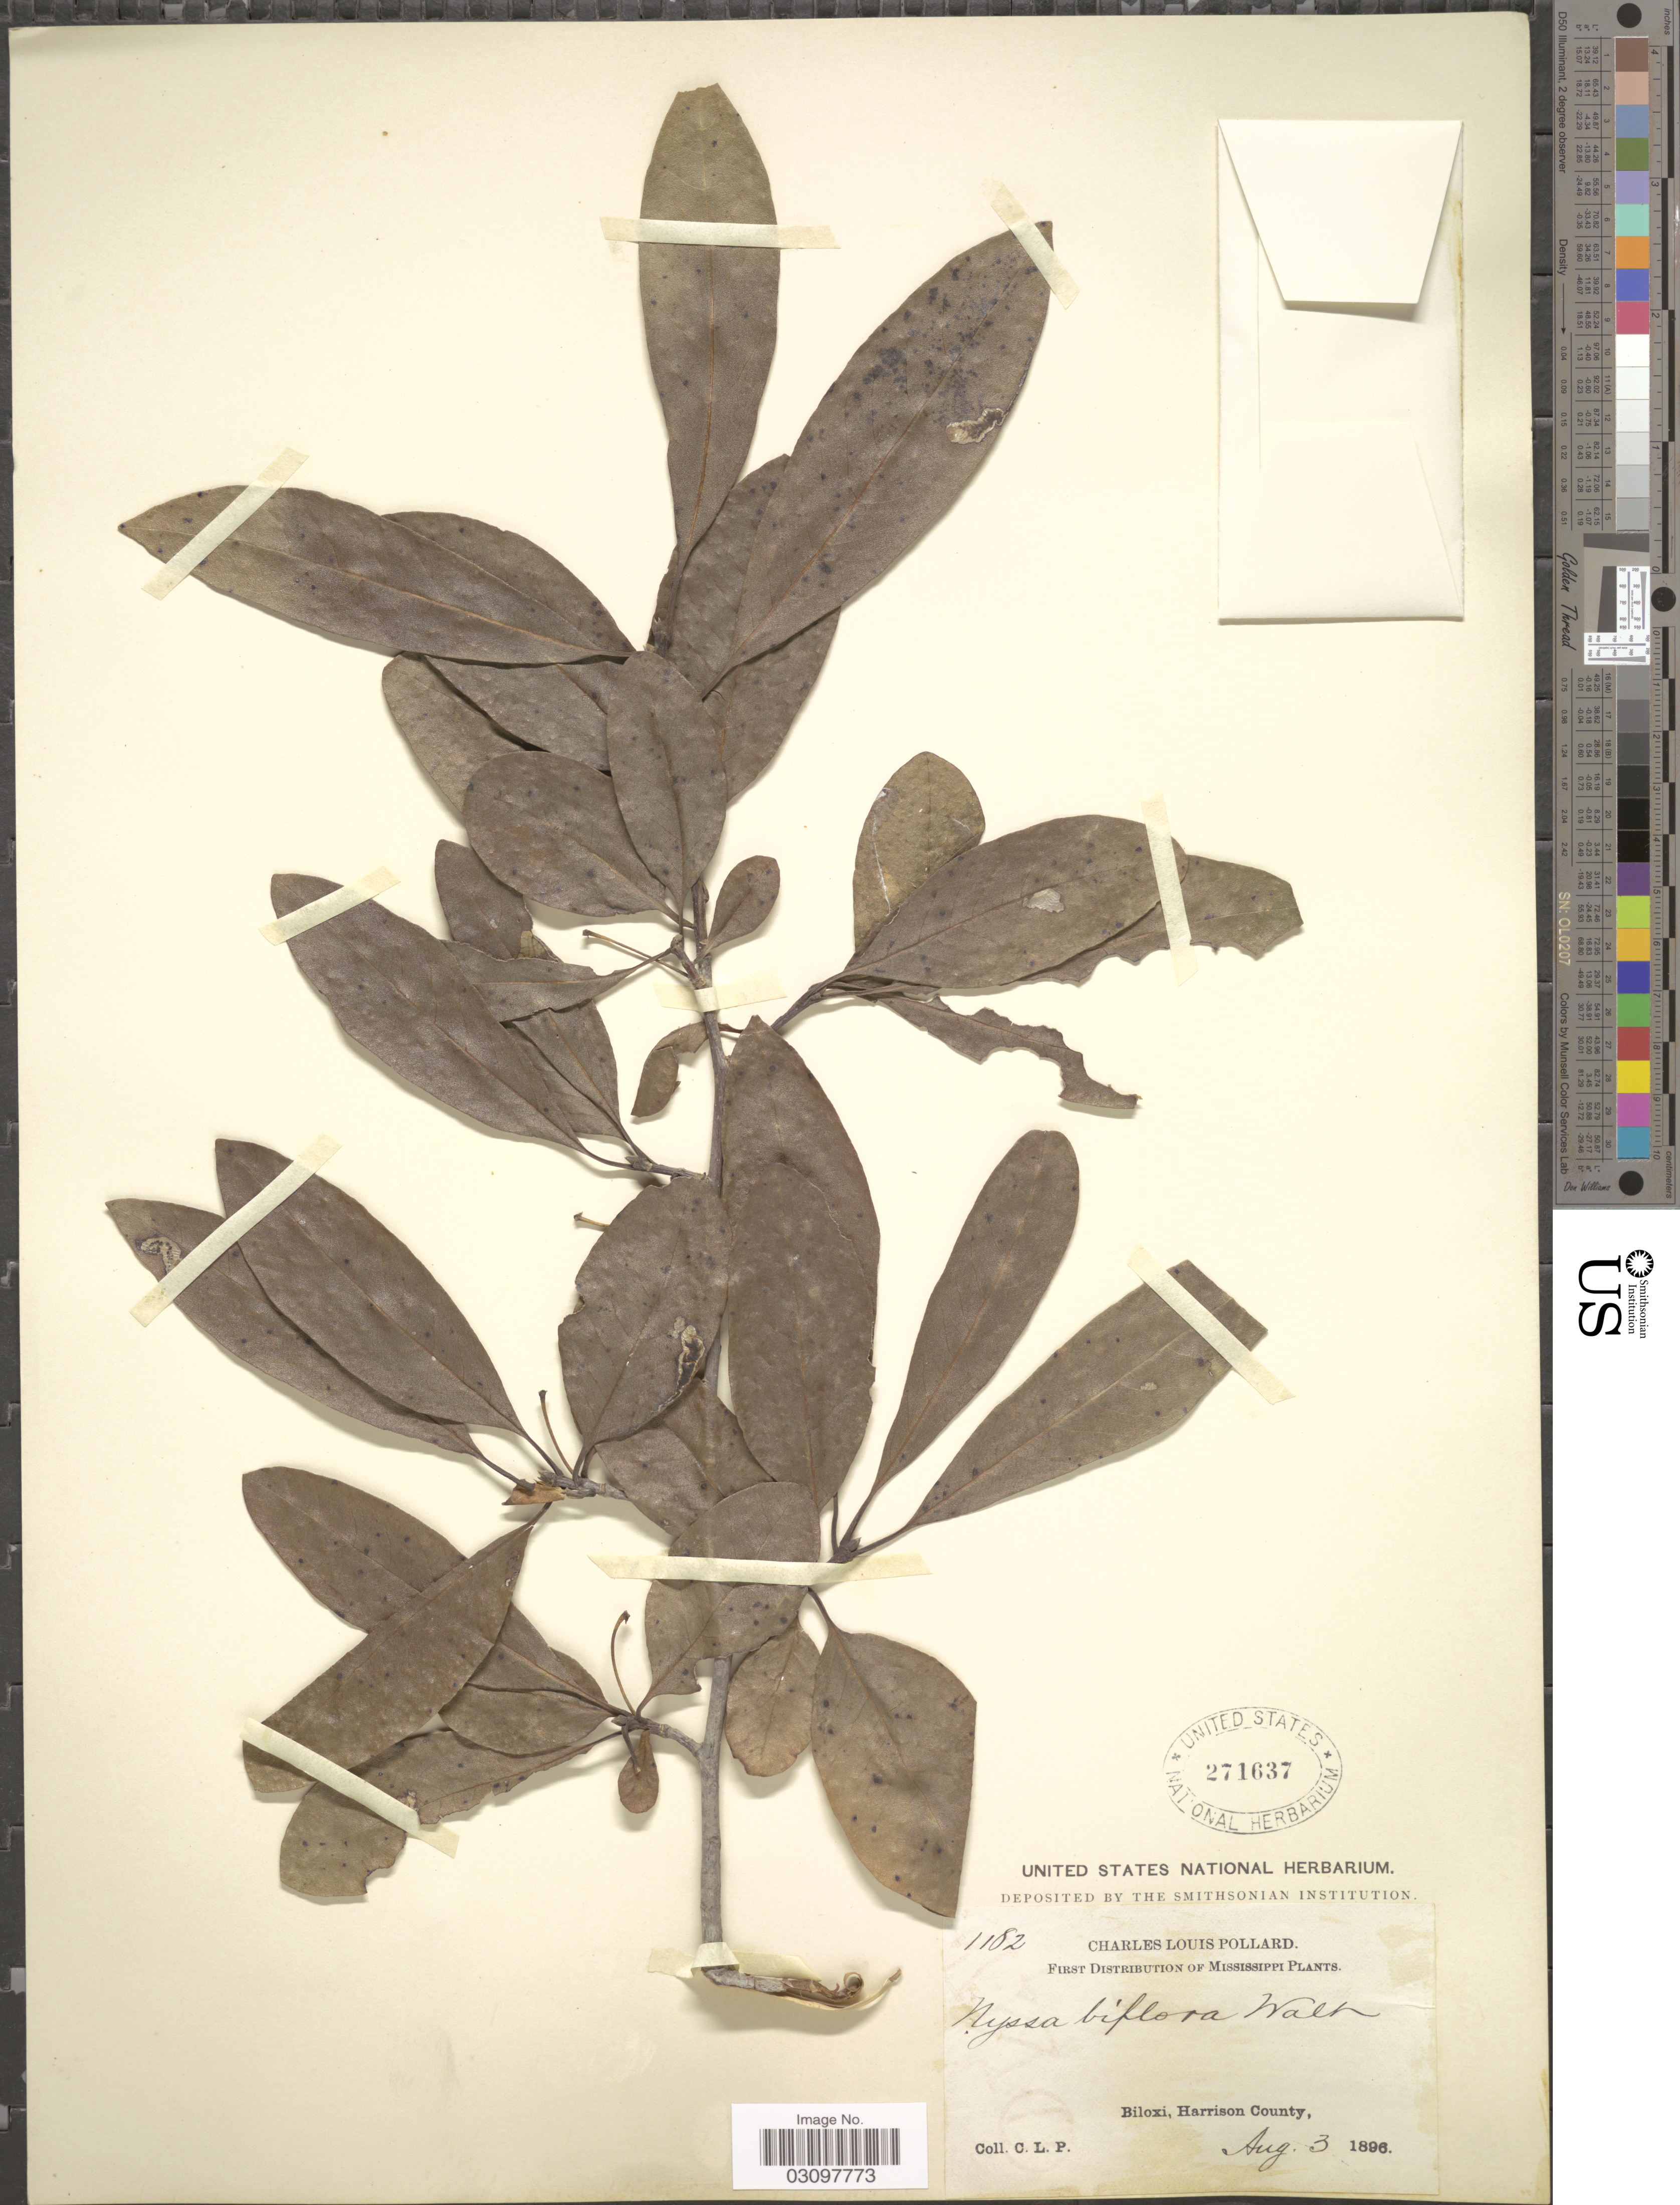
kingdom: Plantae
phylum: Tracheophyta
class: Magnoliopsida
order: Cornales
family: Nyssaceae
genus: Nyssa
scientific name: Nyssa biflora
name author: Walter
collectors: C. L. Pollard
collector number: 1182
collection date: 1896-08-03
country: United States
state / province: Mississippi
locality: Biloxi, Harrison County.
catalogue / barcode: US 271637